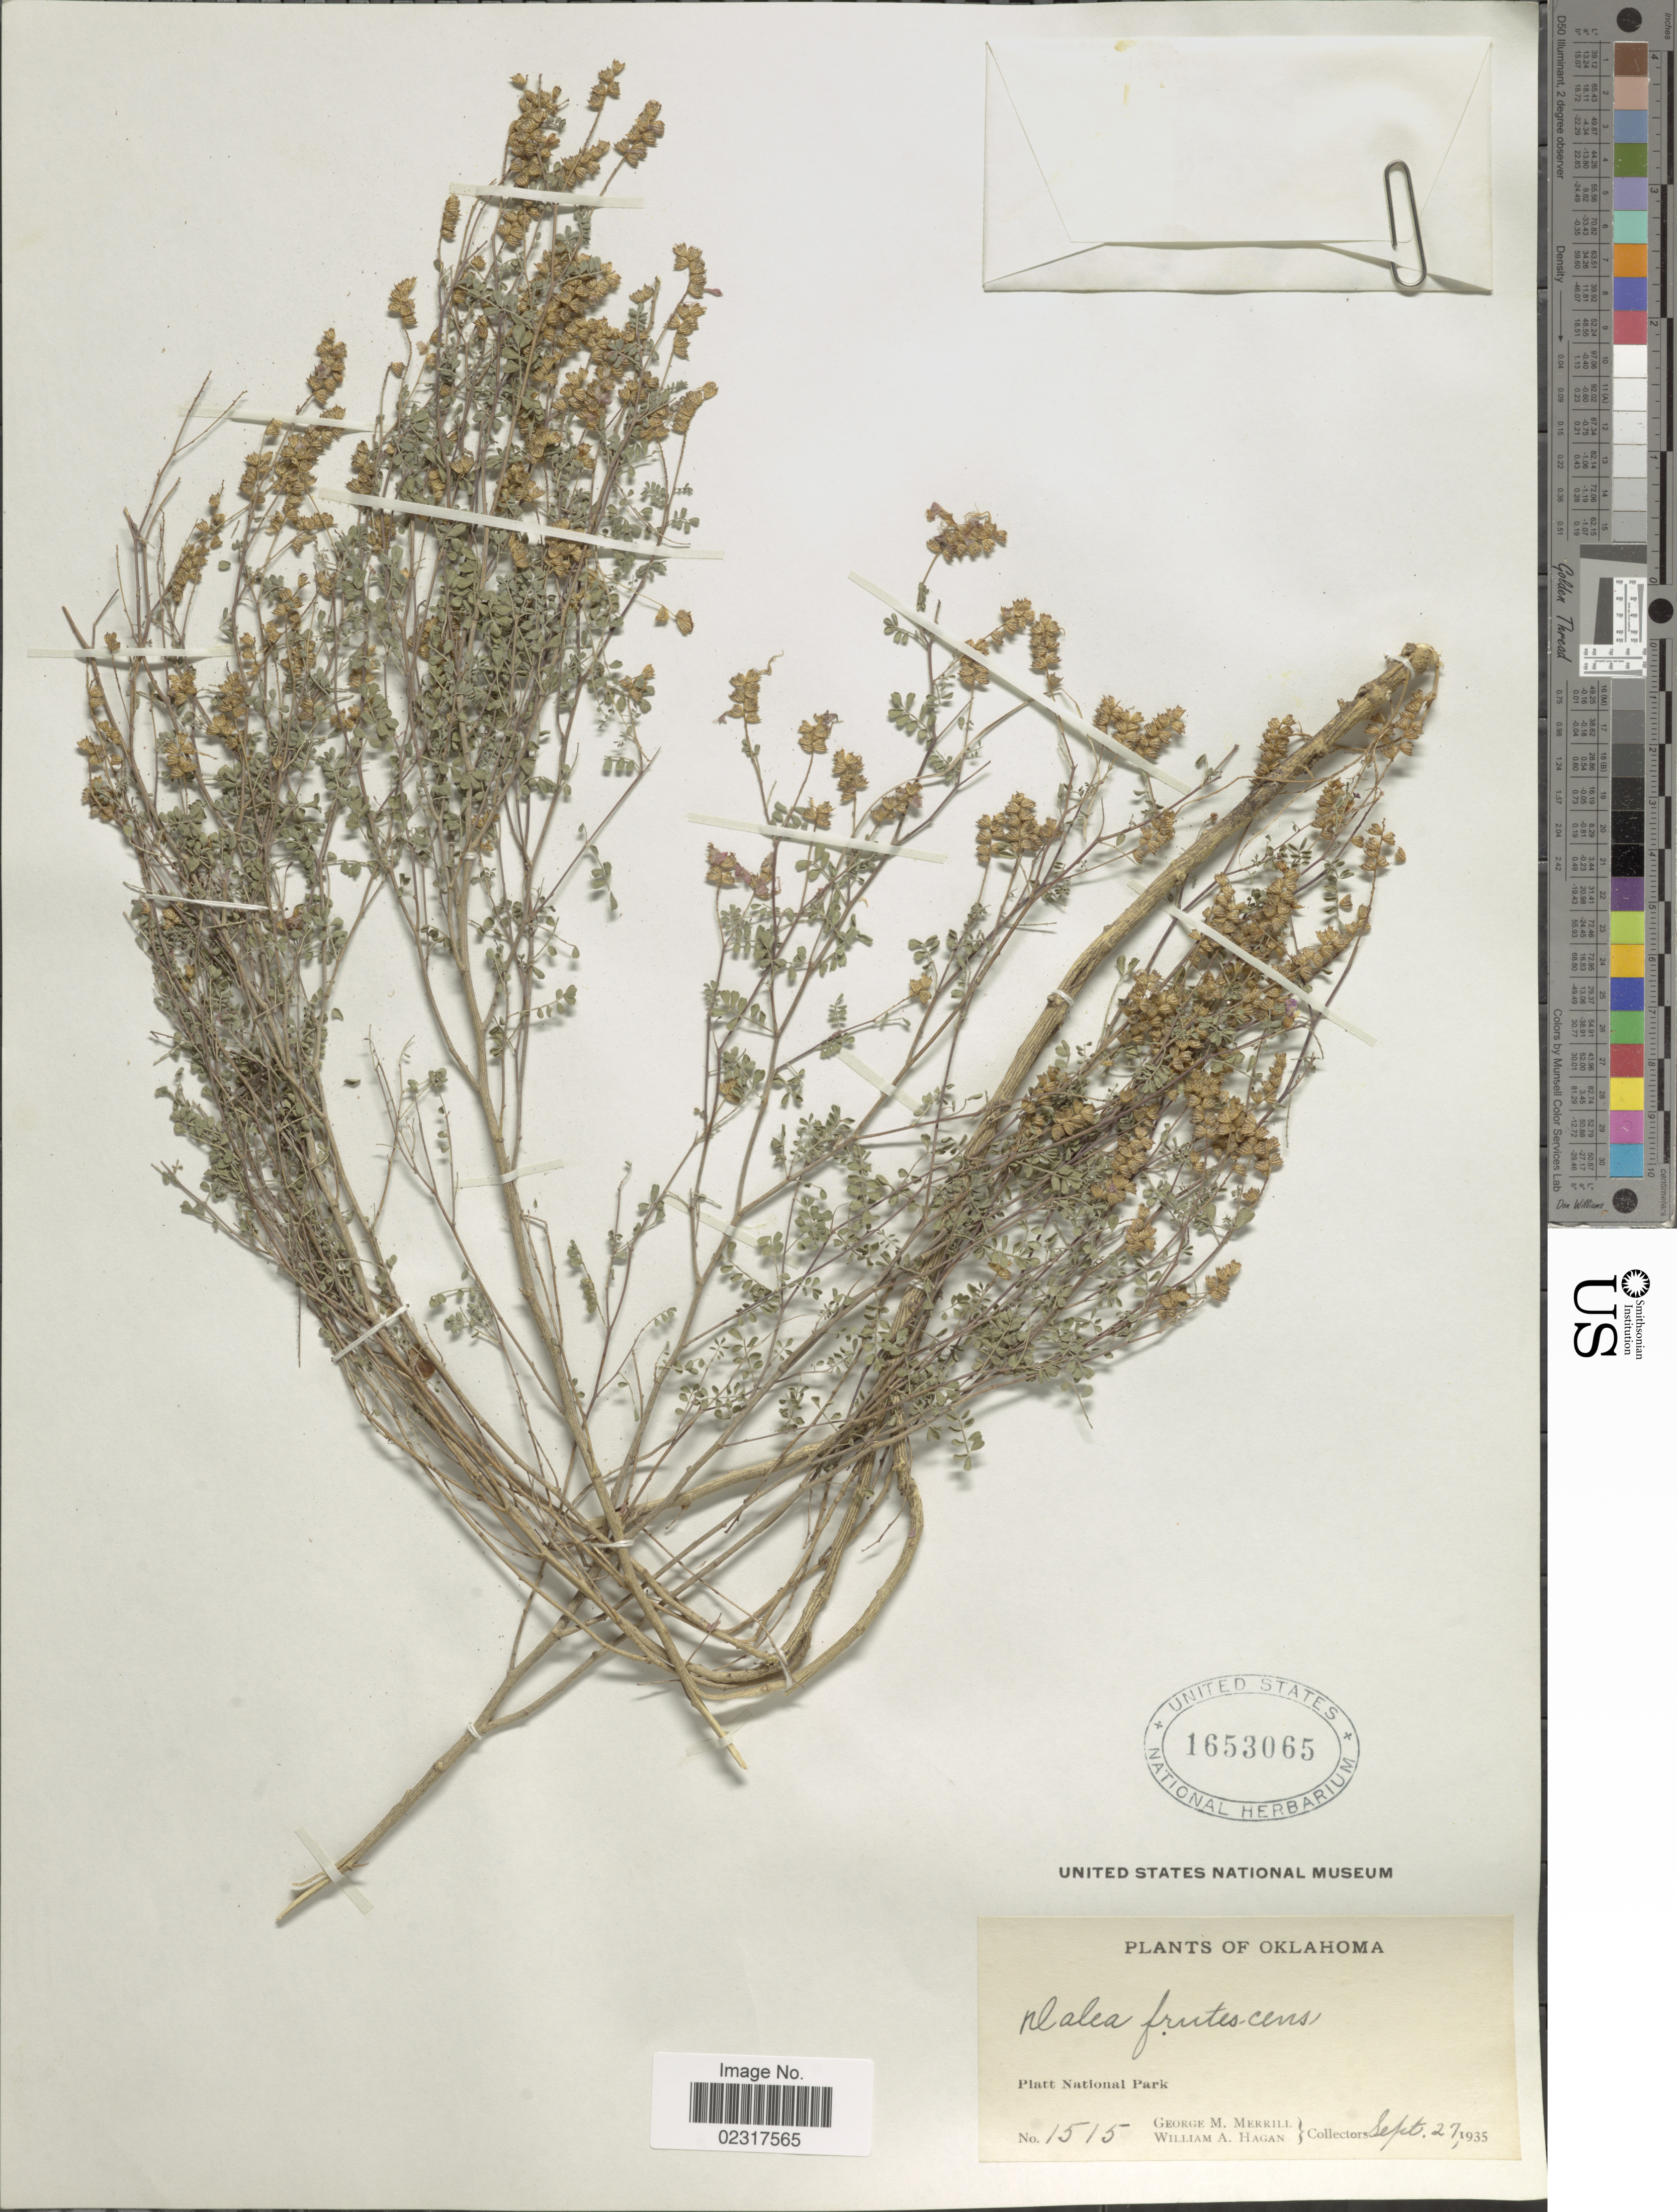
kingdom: Plantae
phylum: Tracheophyta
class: Magnoliopsida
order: Fabales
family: Fabaceae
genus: Dalea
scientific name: Dalea frutescens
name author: A. Gray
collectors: G. M. Merrill & W. Hagan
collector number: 1515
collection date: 1935-09-27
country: United States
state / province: Oklahoma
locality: Plant National Park.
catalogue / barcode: US 1653065